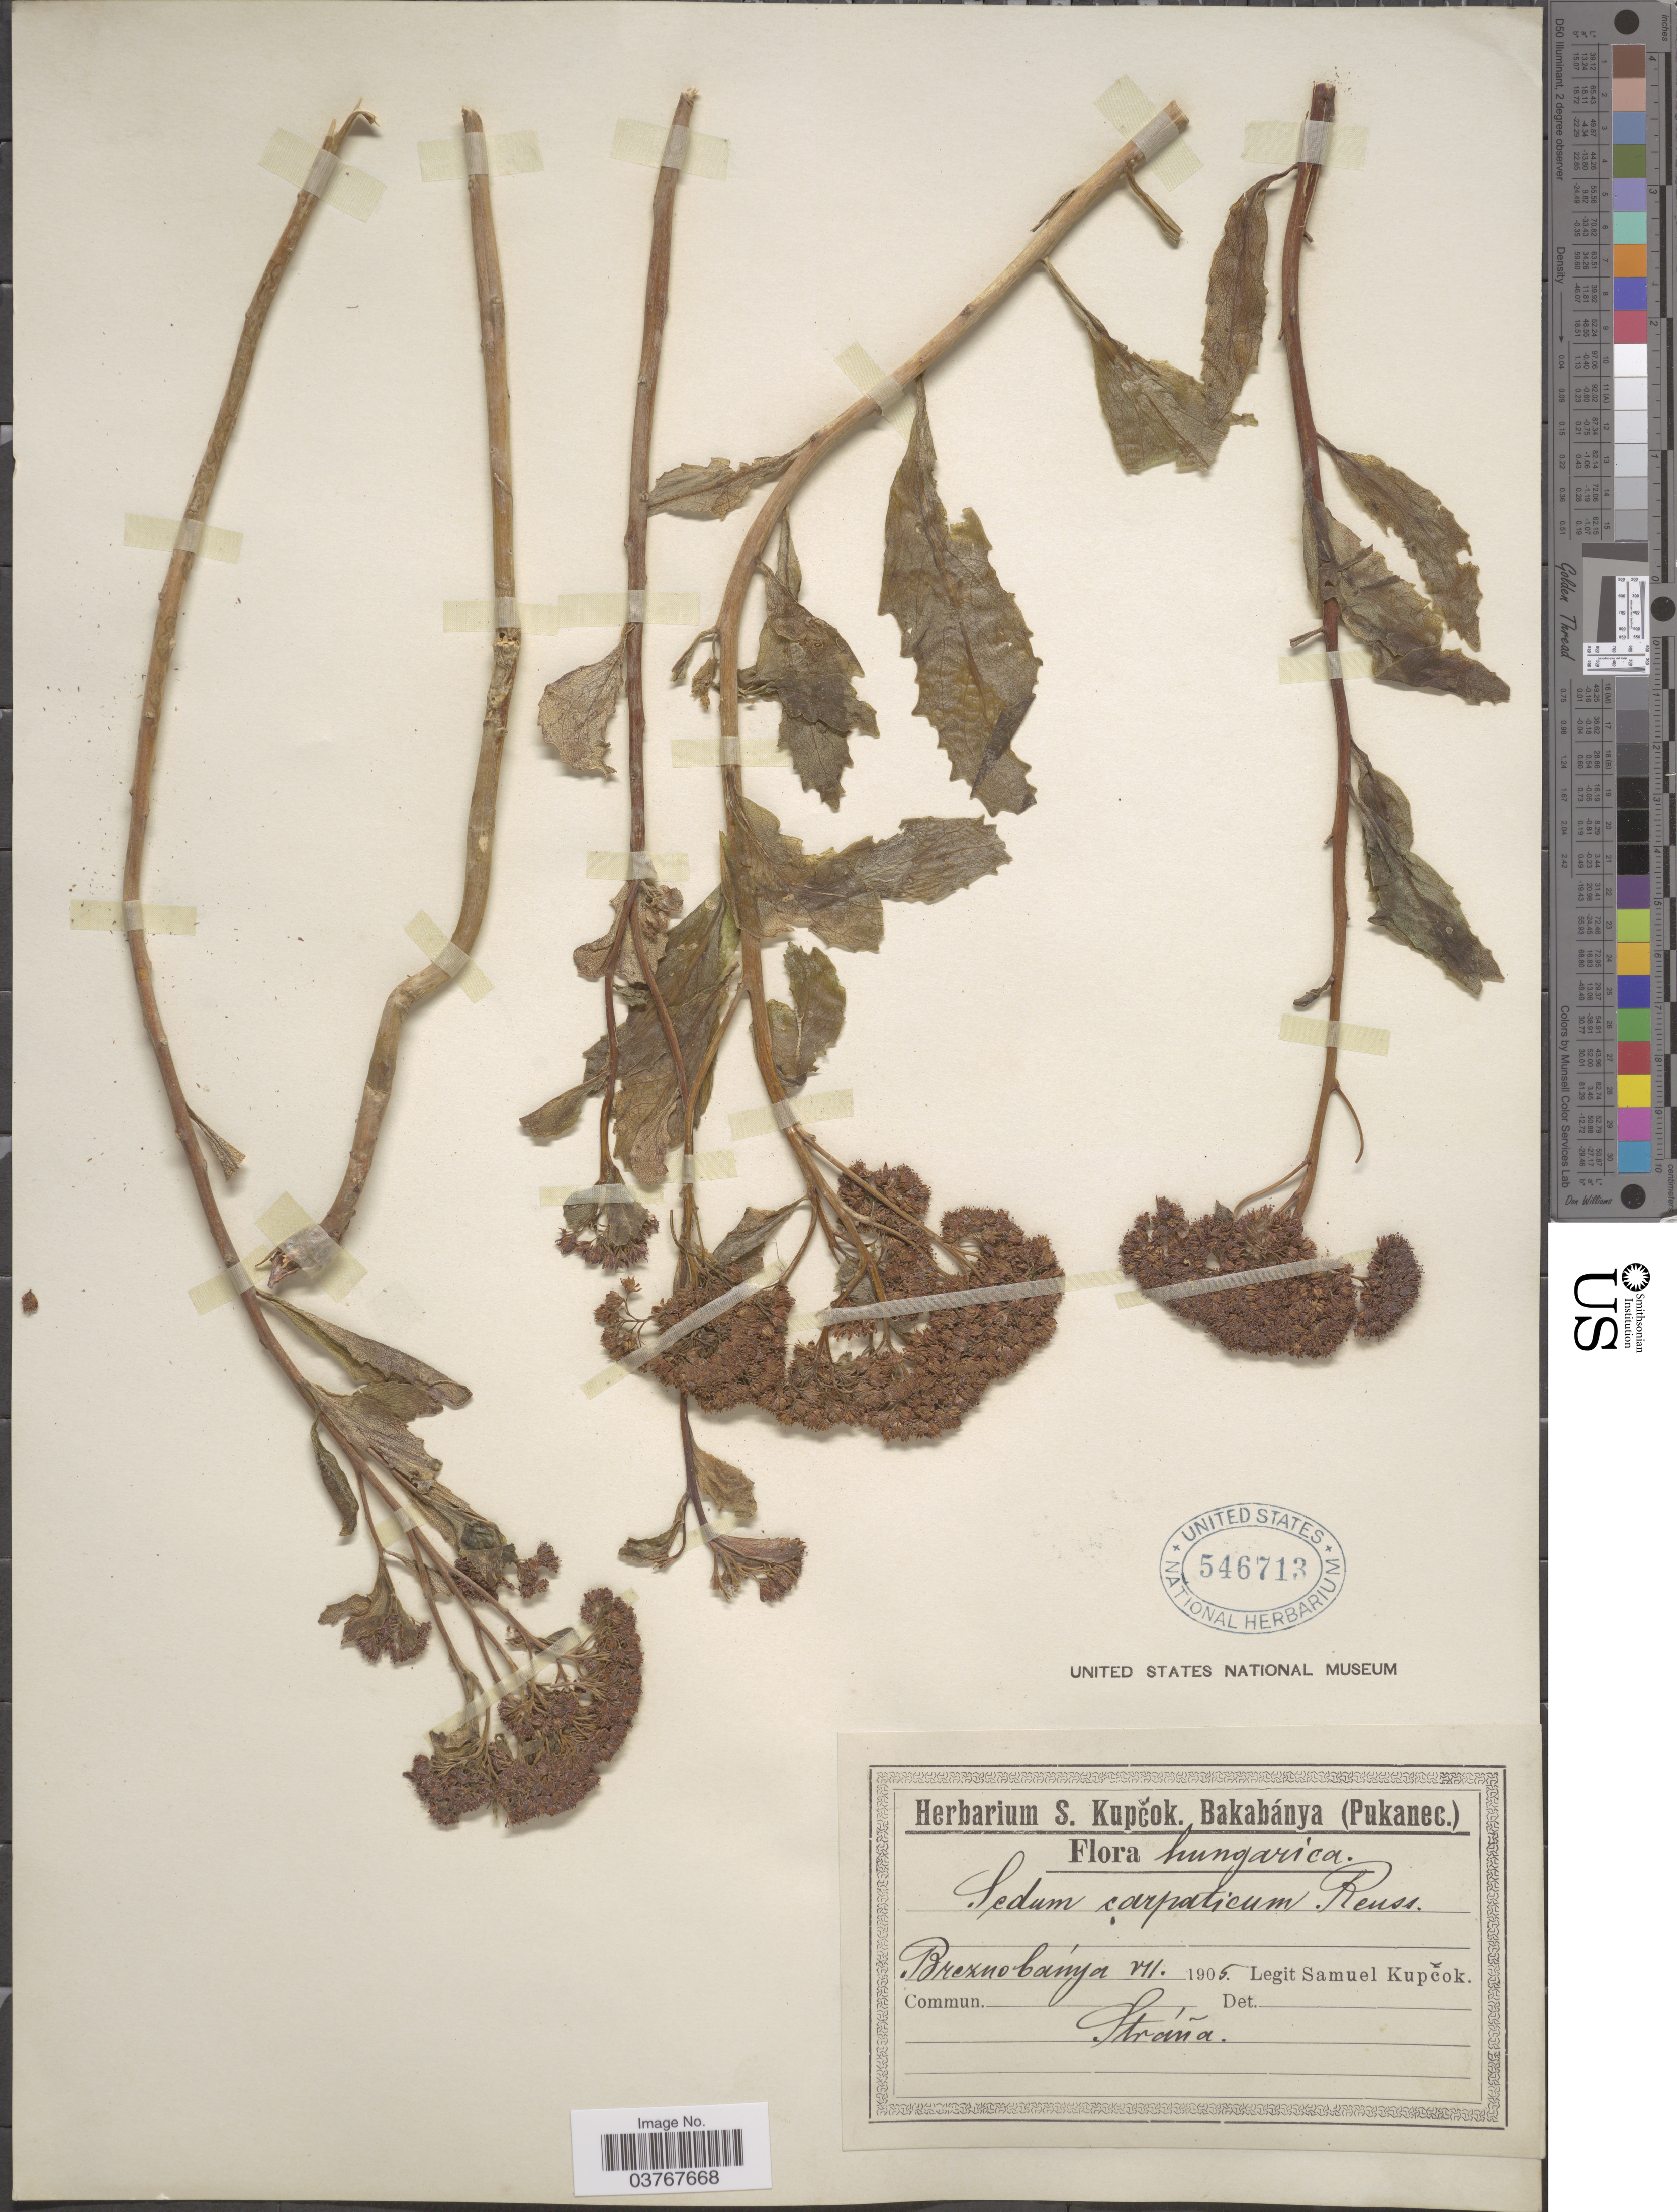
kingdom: Plantae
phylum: Tracheophyta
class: Magnoliopsida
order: Saxifragales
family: Crassulaceae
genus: Sedum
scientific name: Sedum carpaticum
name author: G. Reuss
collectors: S. Kupcok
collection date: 1905-07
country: Hungary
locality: Hungarica. Brezno Canya. Stráña. [interpreted]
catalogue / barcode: US 546713